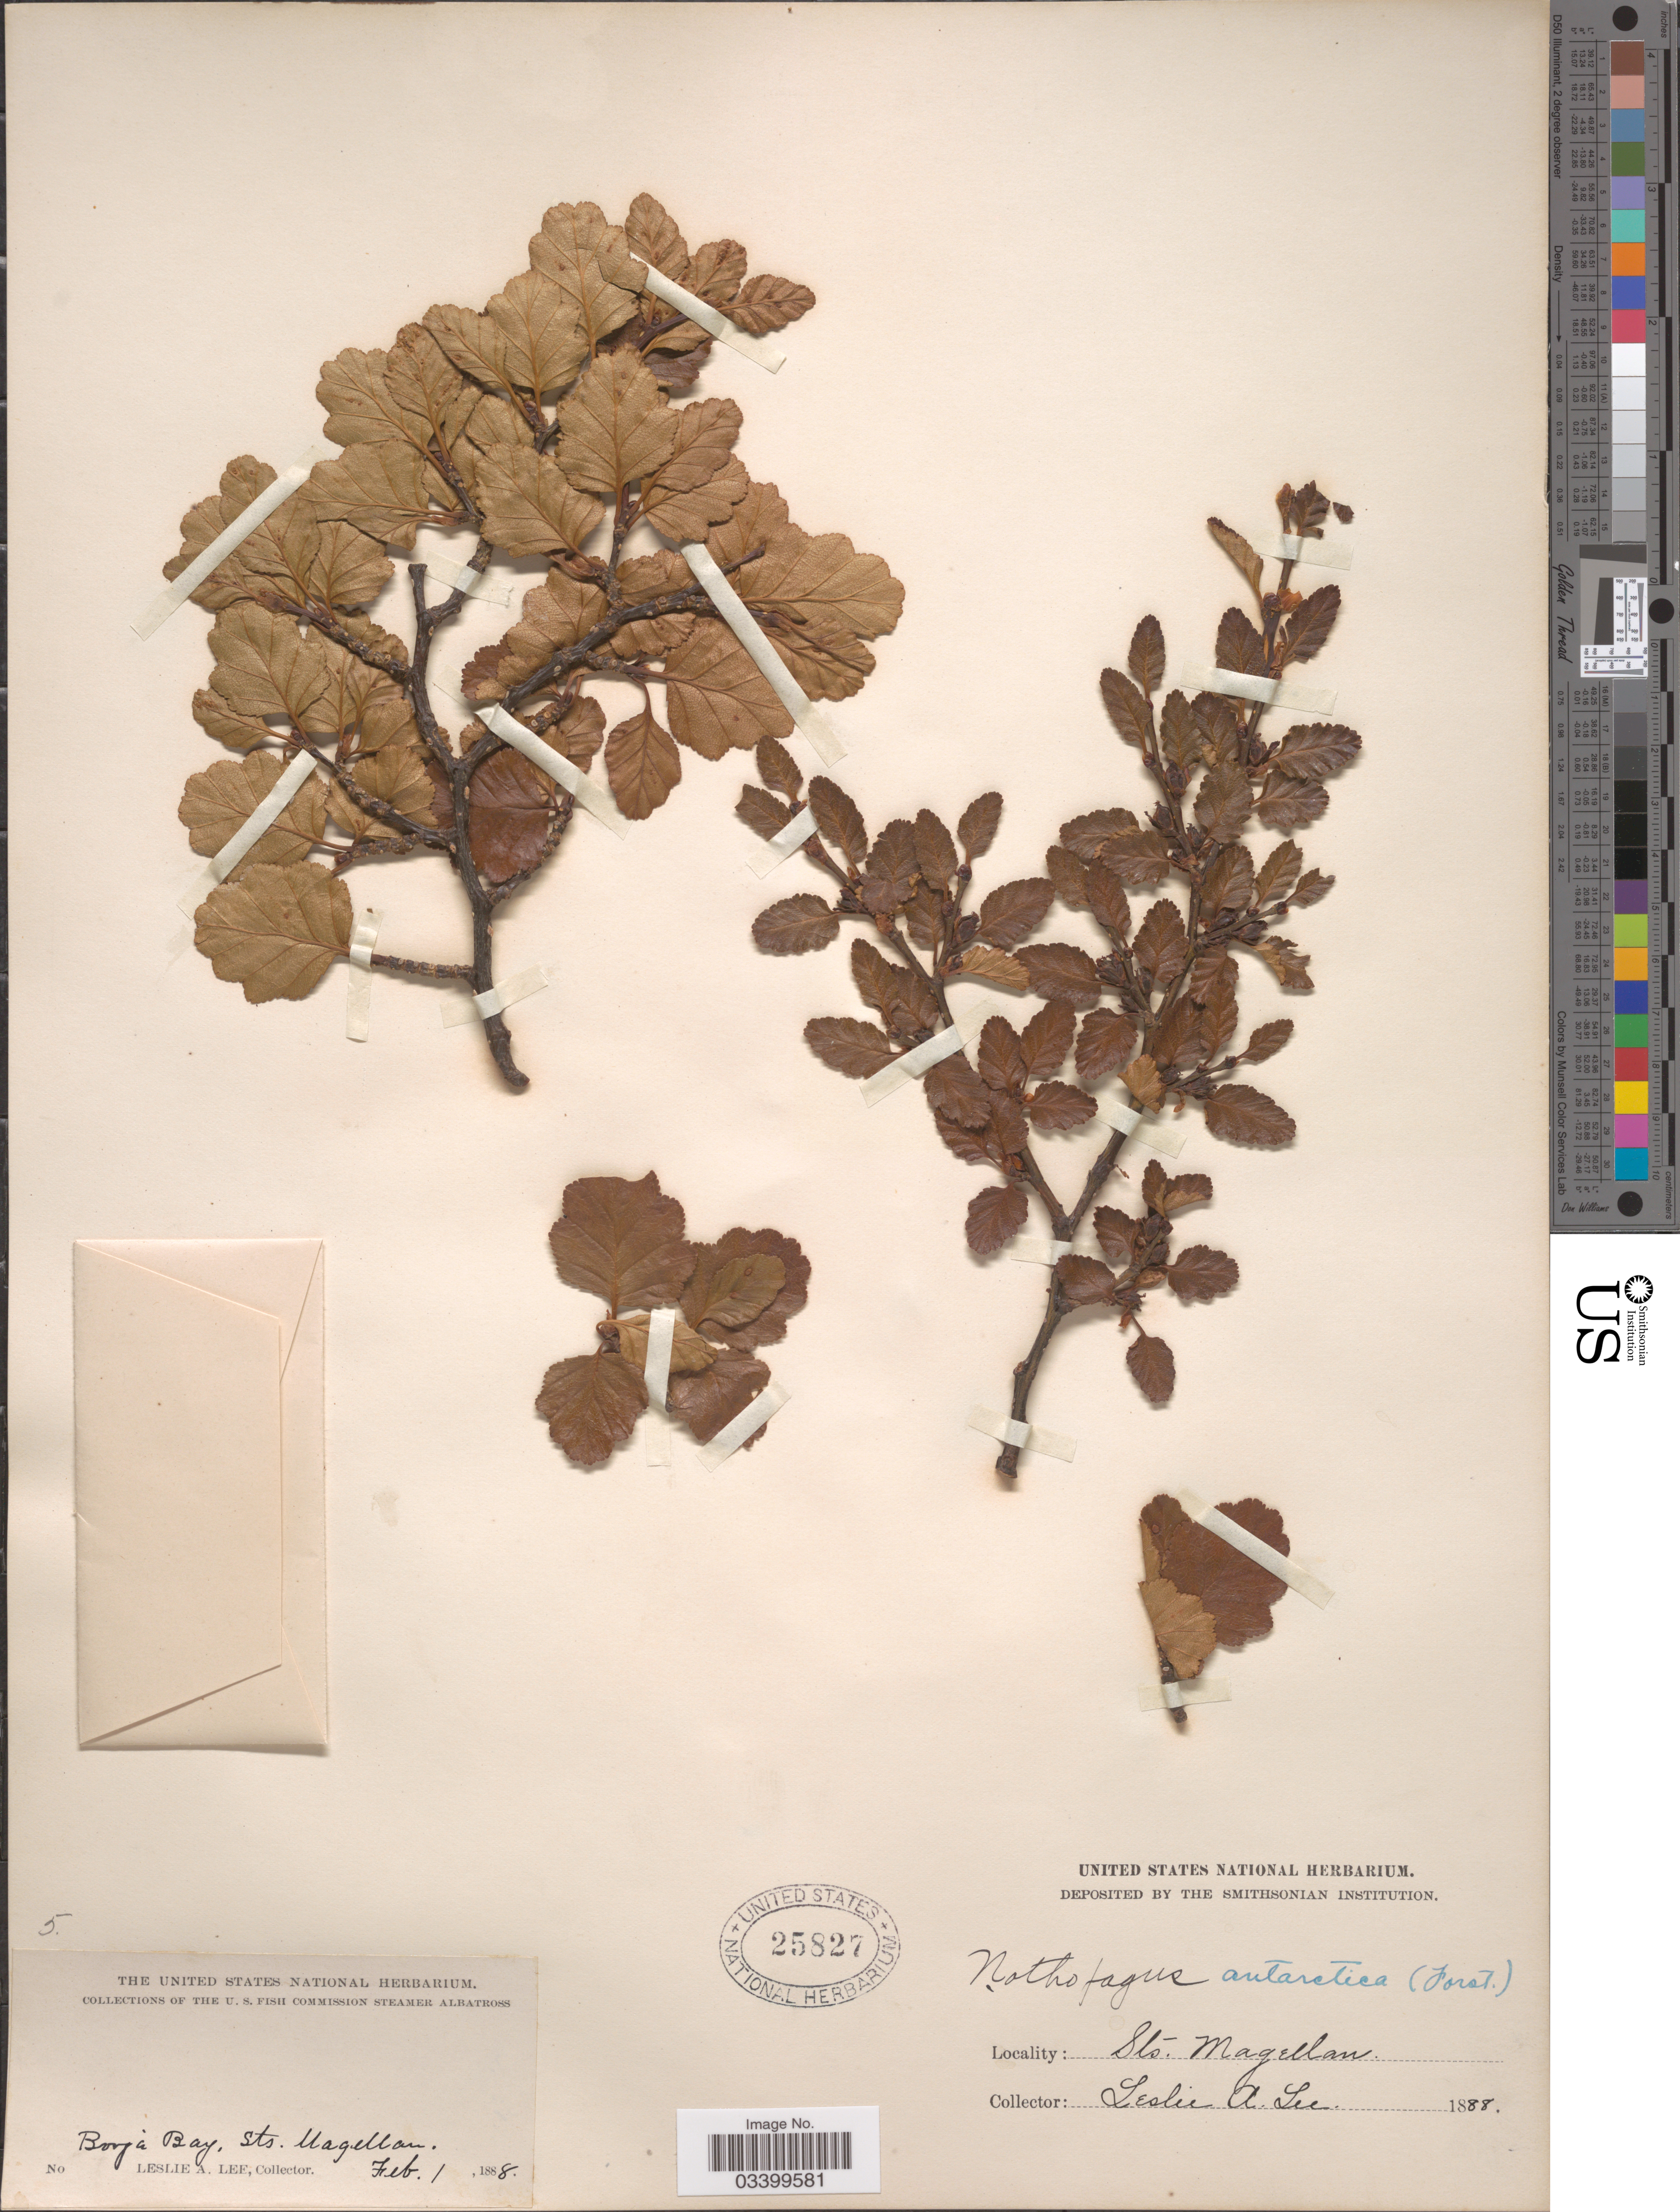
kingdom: Plantae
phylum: Tracheophyta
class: Magnoliopsida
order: Fagales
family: Nothofagaceae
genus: Nothofagus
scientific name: Nothofagus antarctica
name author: (G. Forst.) Oerst.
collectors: L. Lee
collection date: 1888-02-01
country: Chile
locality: Borja Bay, Sts. Magellan.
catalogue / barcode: US 25827